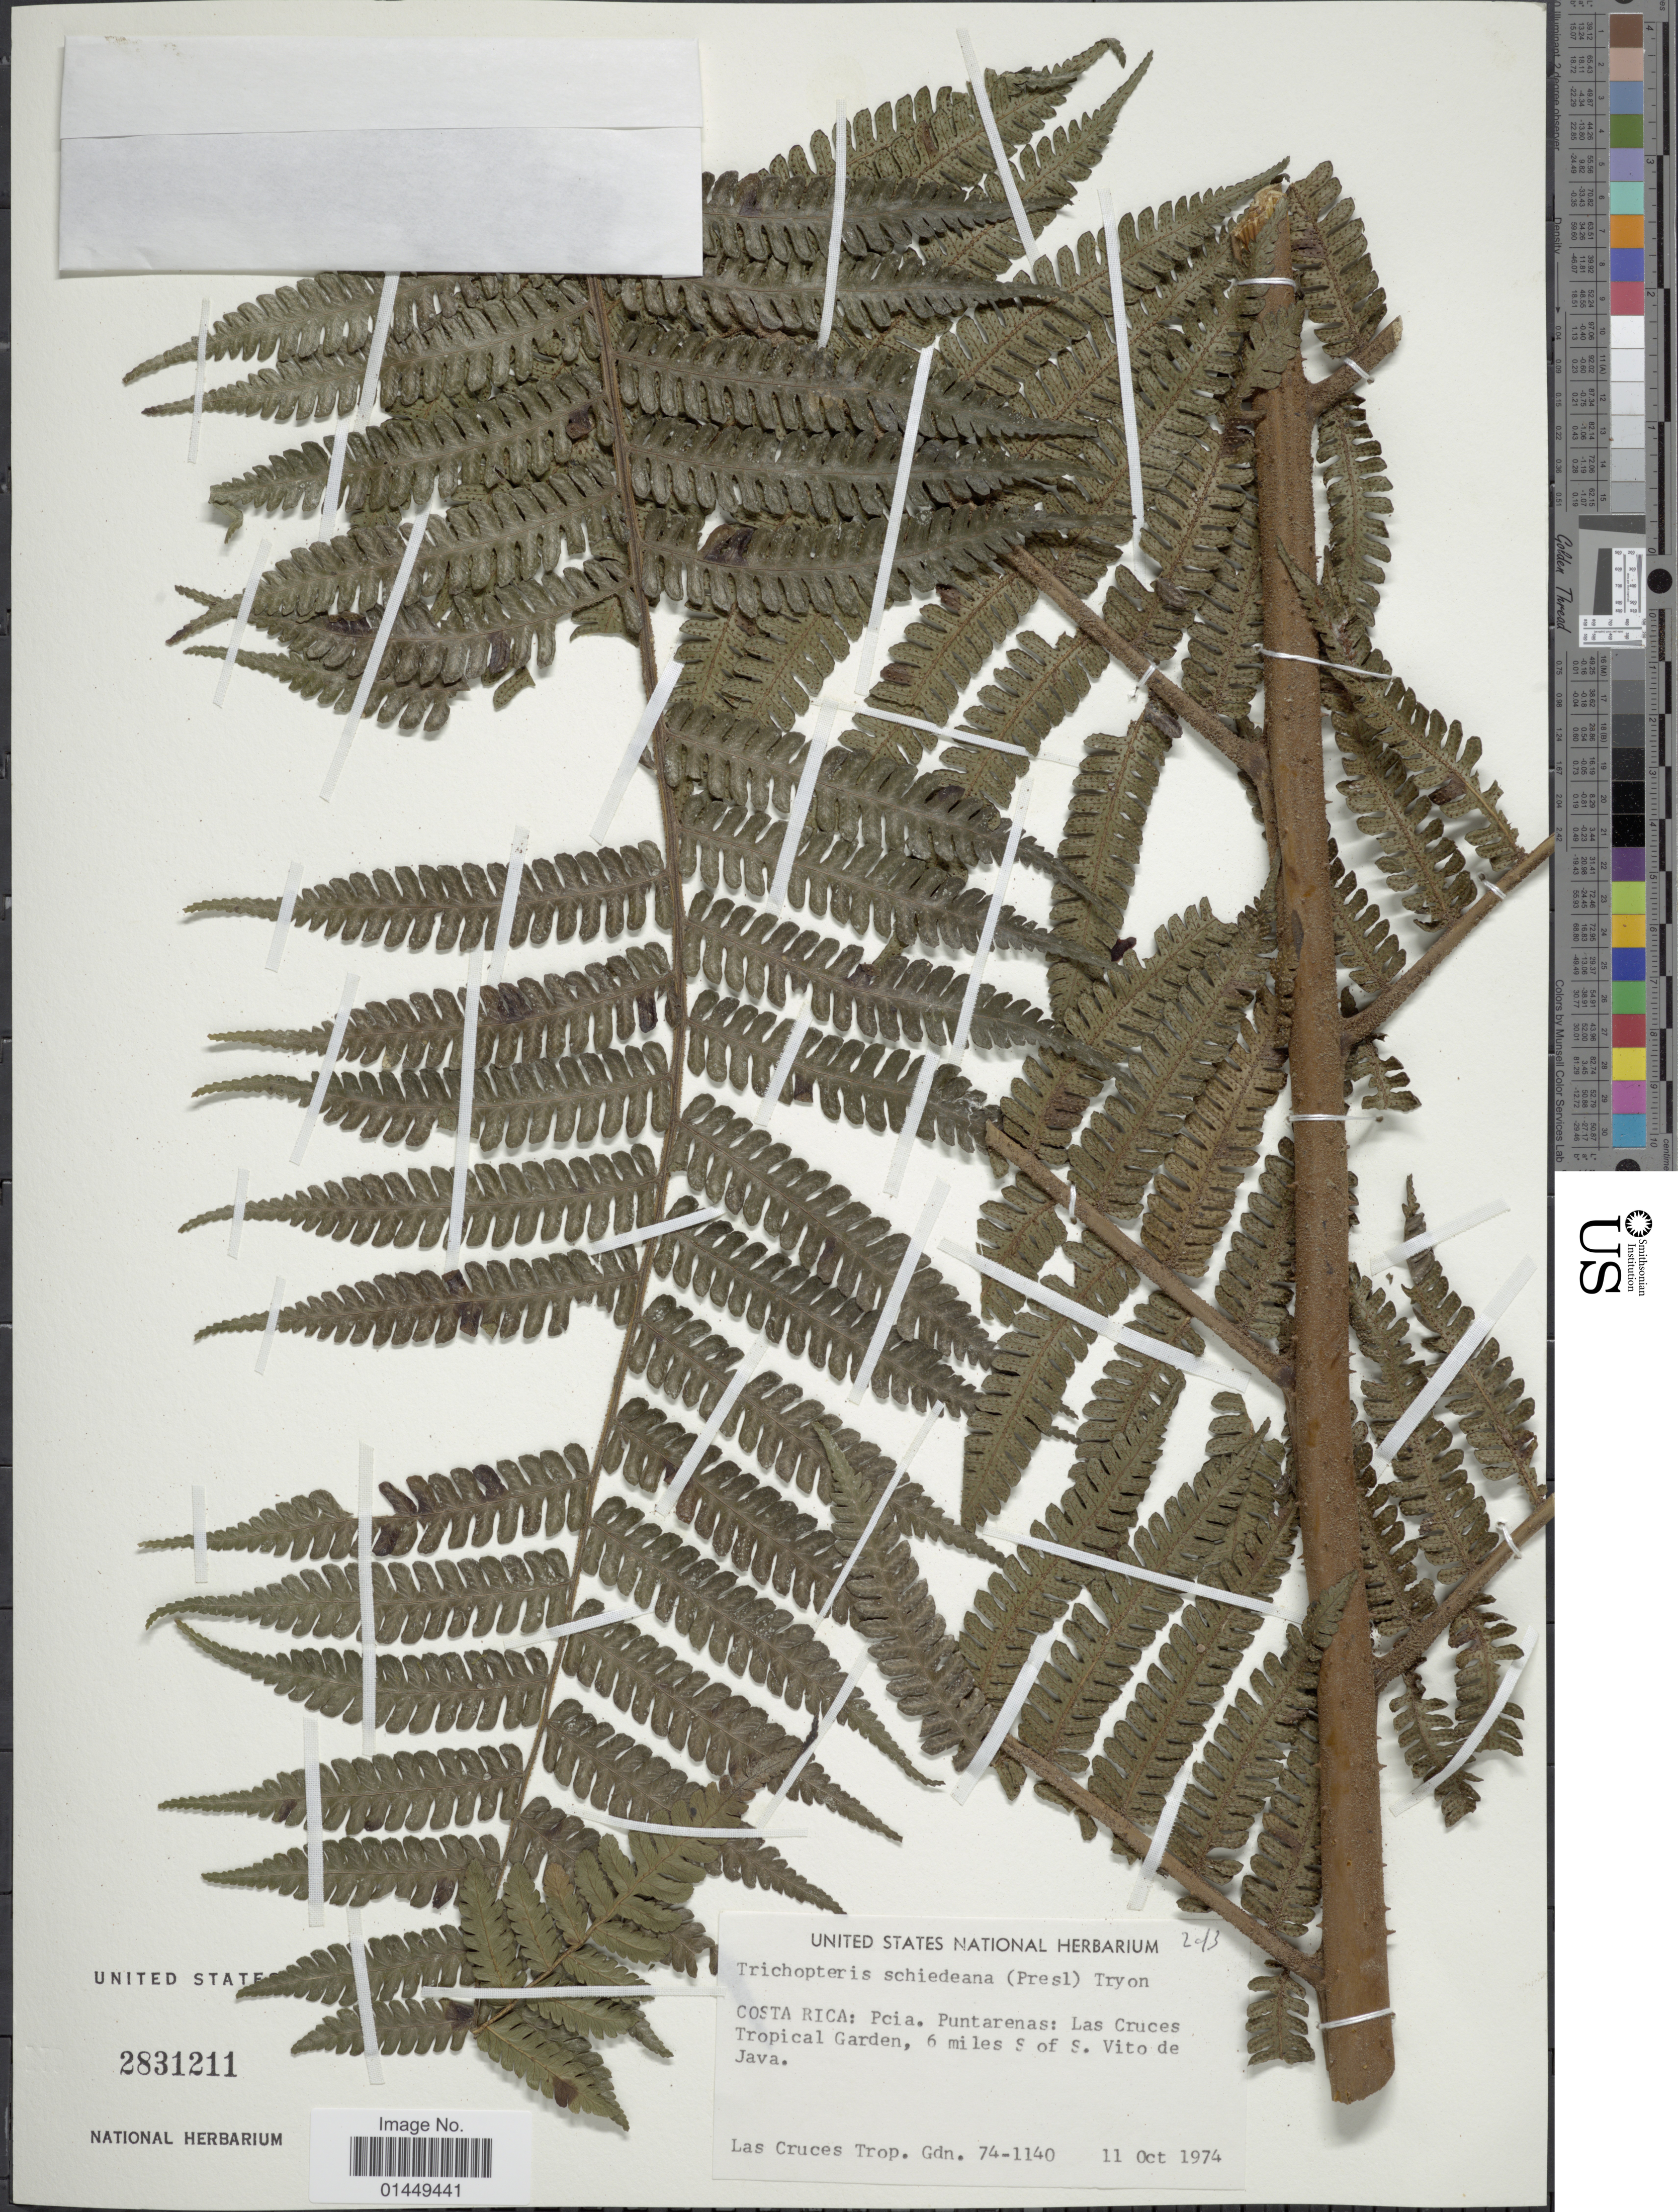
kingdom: Plantae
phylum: Tracheophyta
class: Polypodiopsida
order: Cyatheales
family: Cyatheaceae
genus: Cyathea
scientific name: Cyathea schiedeana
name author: (C. Presl) Domin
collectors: Las Cruces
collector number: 74-1140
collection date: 1974-10-11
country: Costa Rica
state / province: Puntarenas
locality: Costa Rica: Pcia. Puntarenas: Las Cruces Tropical Garden, 6 miles S of S. Vito de Java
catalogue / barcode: US 2831211